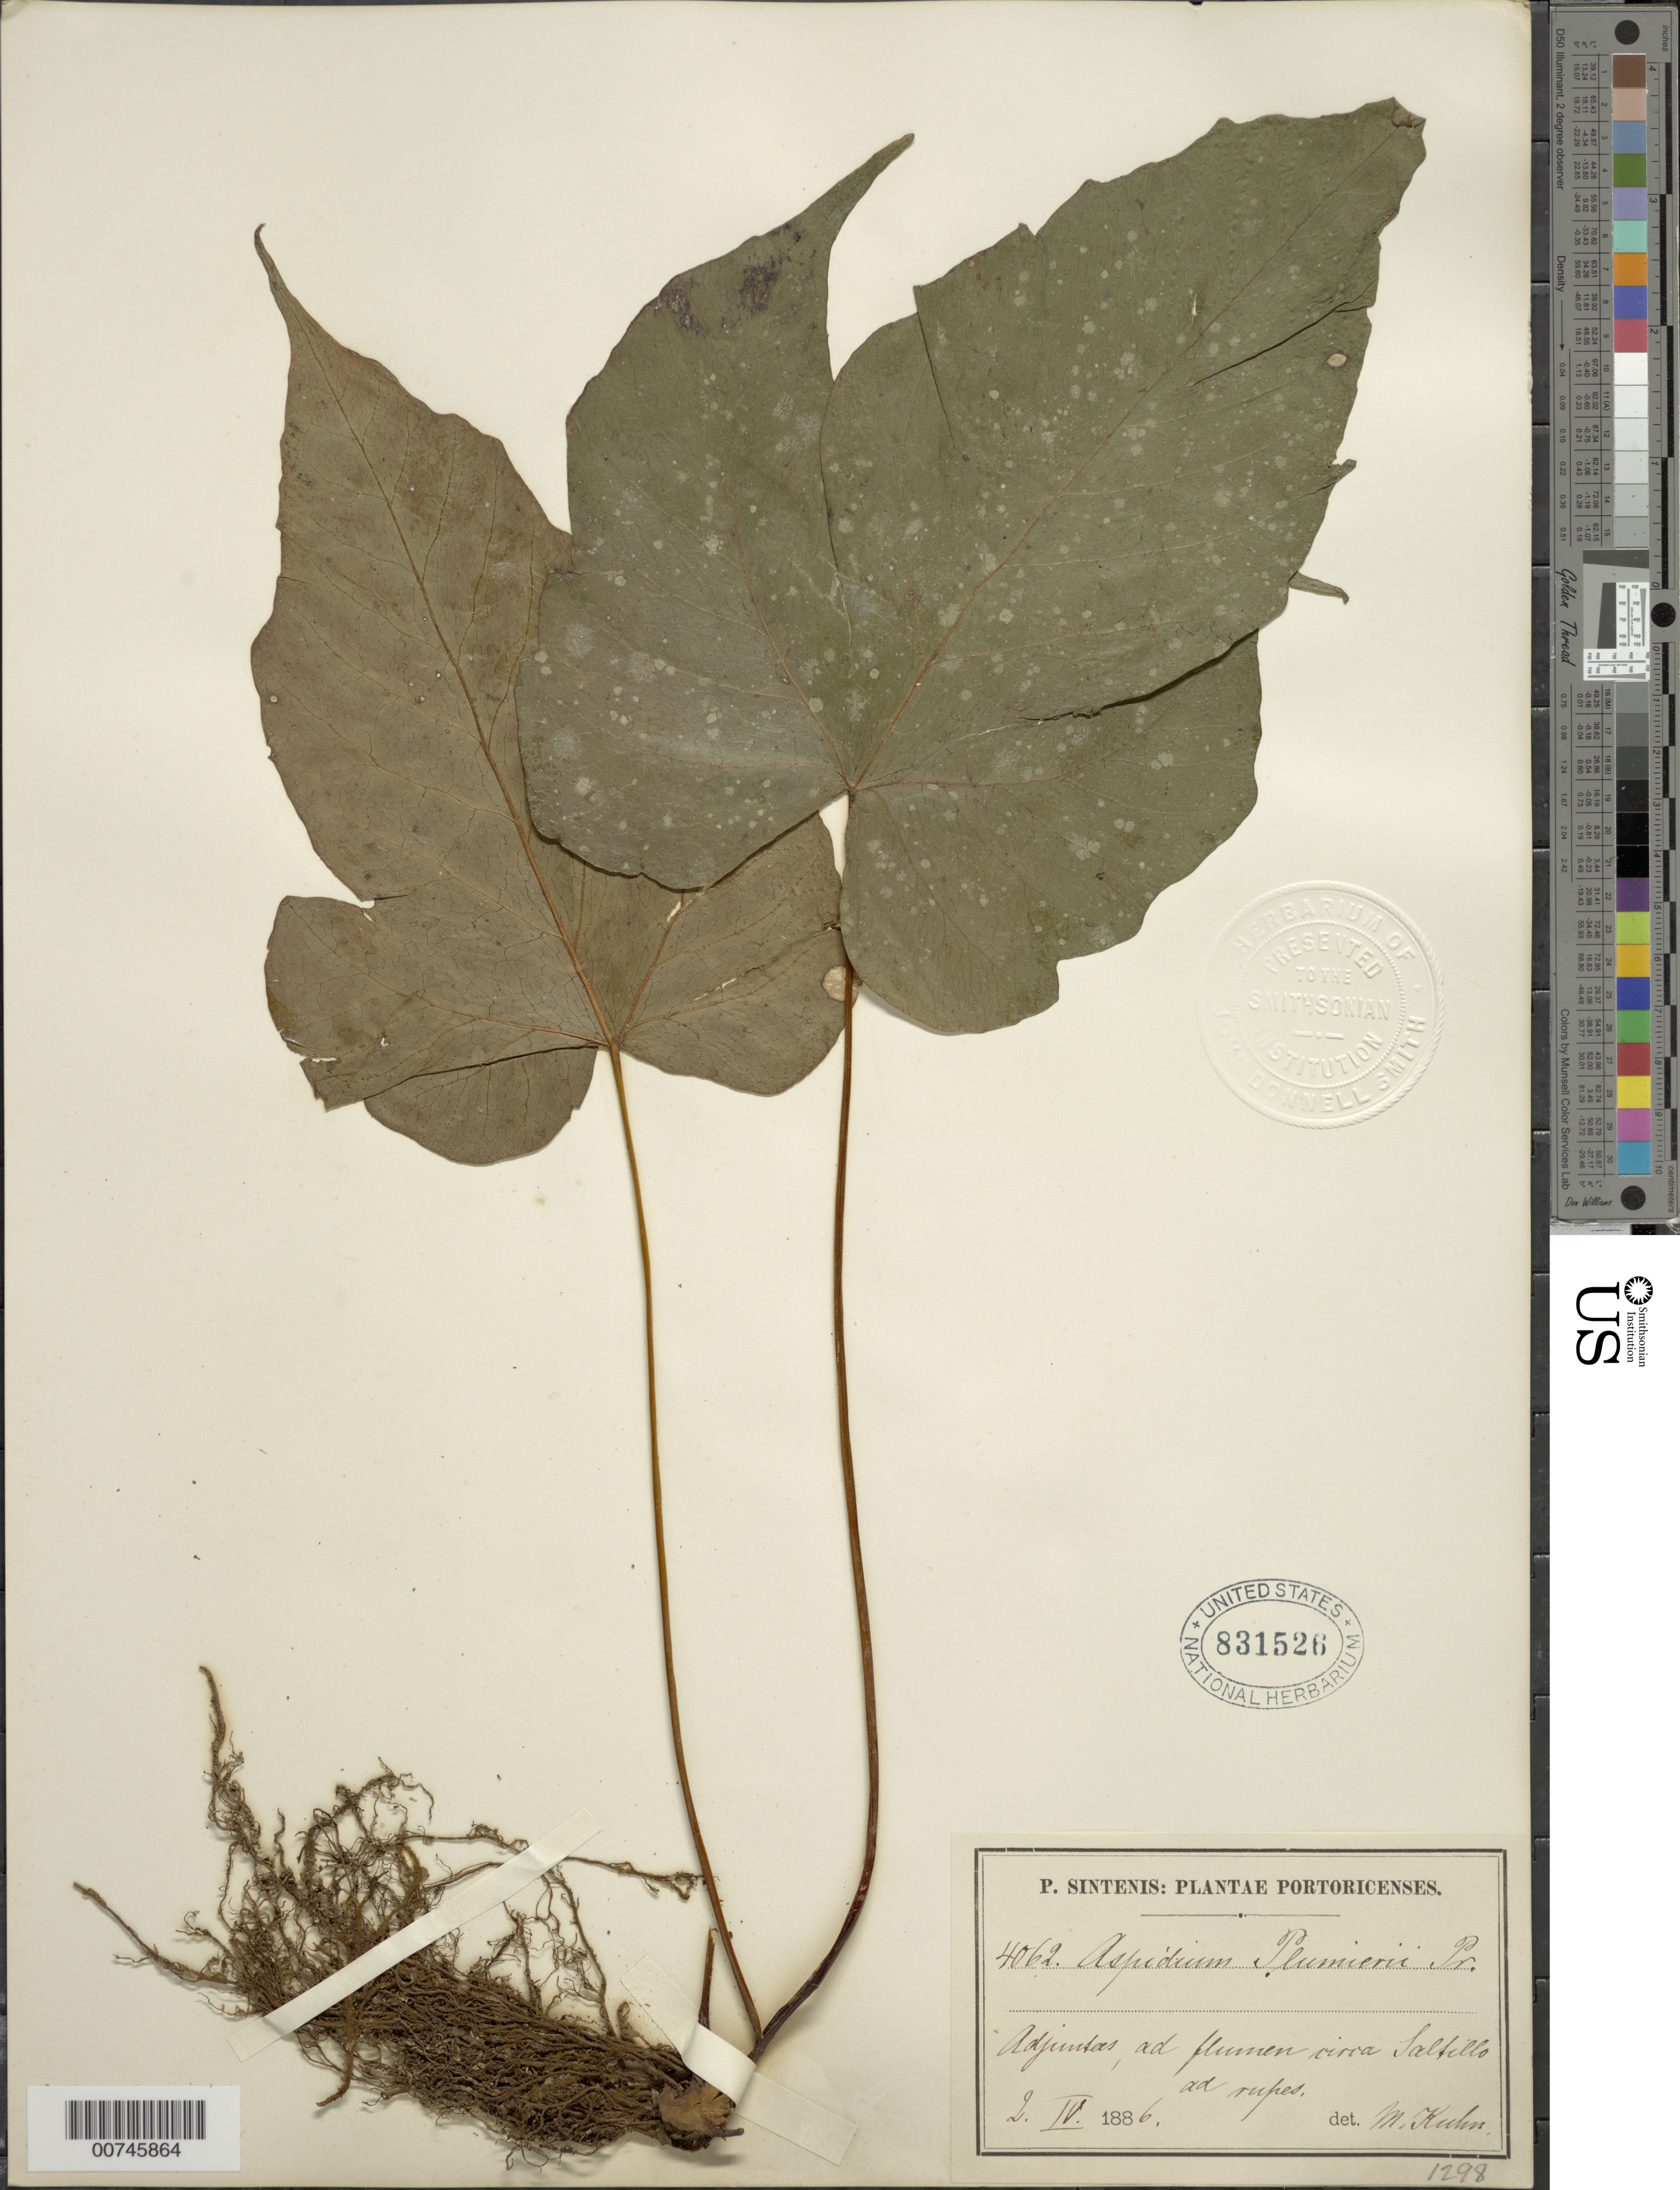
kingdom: Plantae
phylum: Tracheophyta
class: Polypodiopsida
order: Polypodiales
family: Tectariaceae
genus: Tectaria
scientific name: Tectaria trifoliata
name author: (L.) Cav.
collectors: P. Sintenis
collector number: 4062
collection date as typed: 02 Apr 1886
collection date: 1886-04-02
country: Puerto Rico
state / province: Adjuntas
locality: Saltillo [Adjuntas, ad flumen circa Salsillo ad rupes]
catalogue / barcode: US 831526